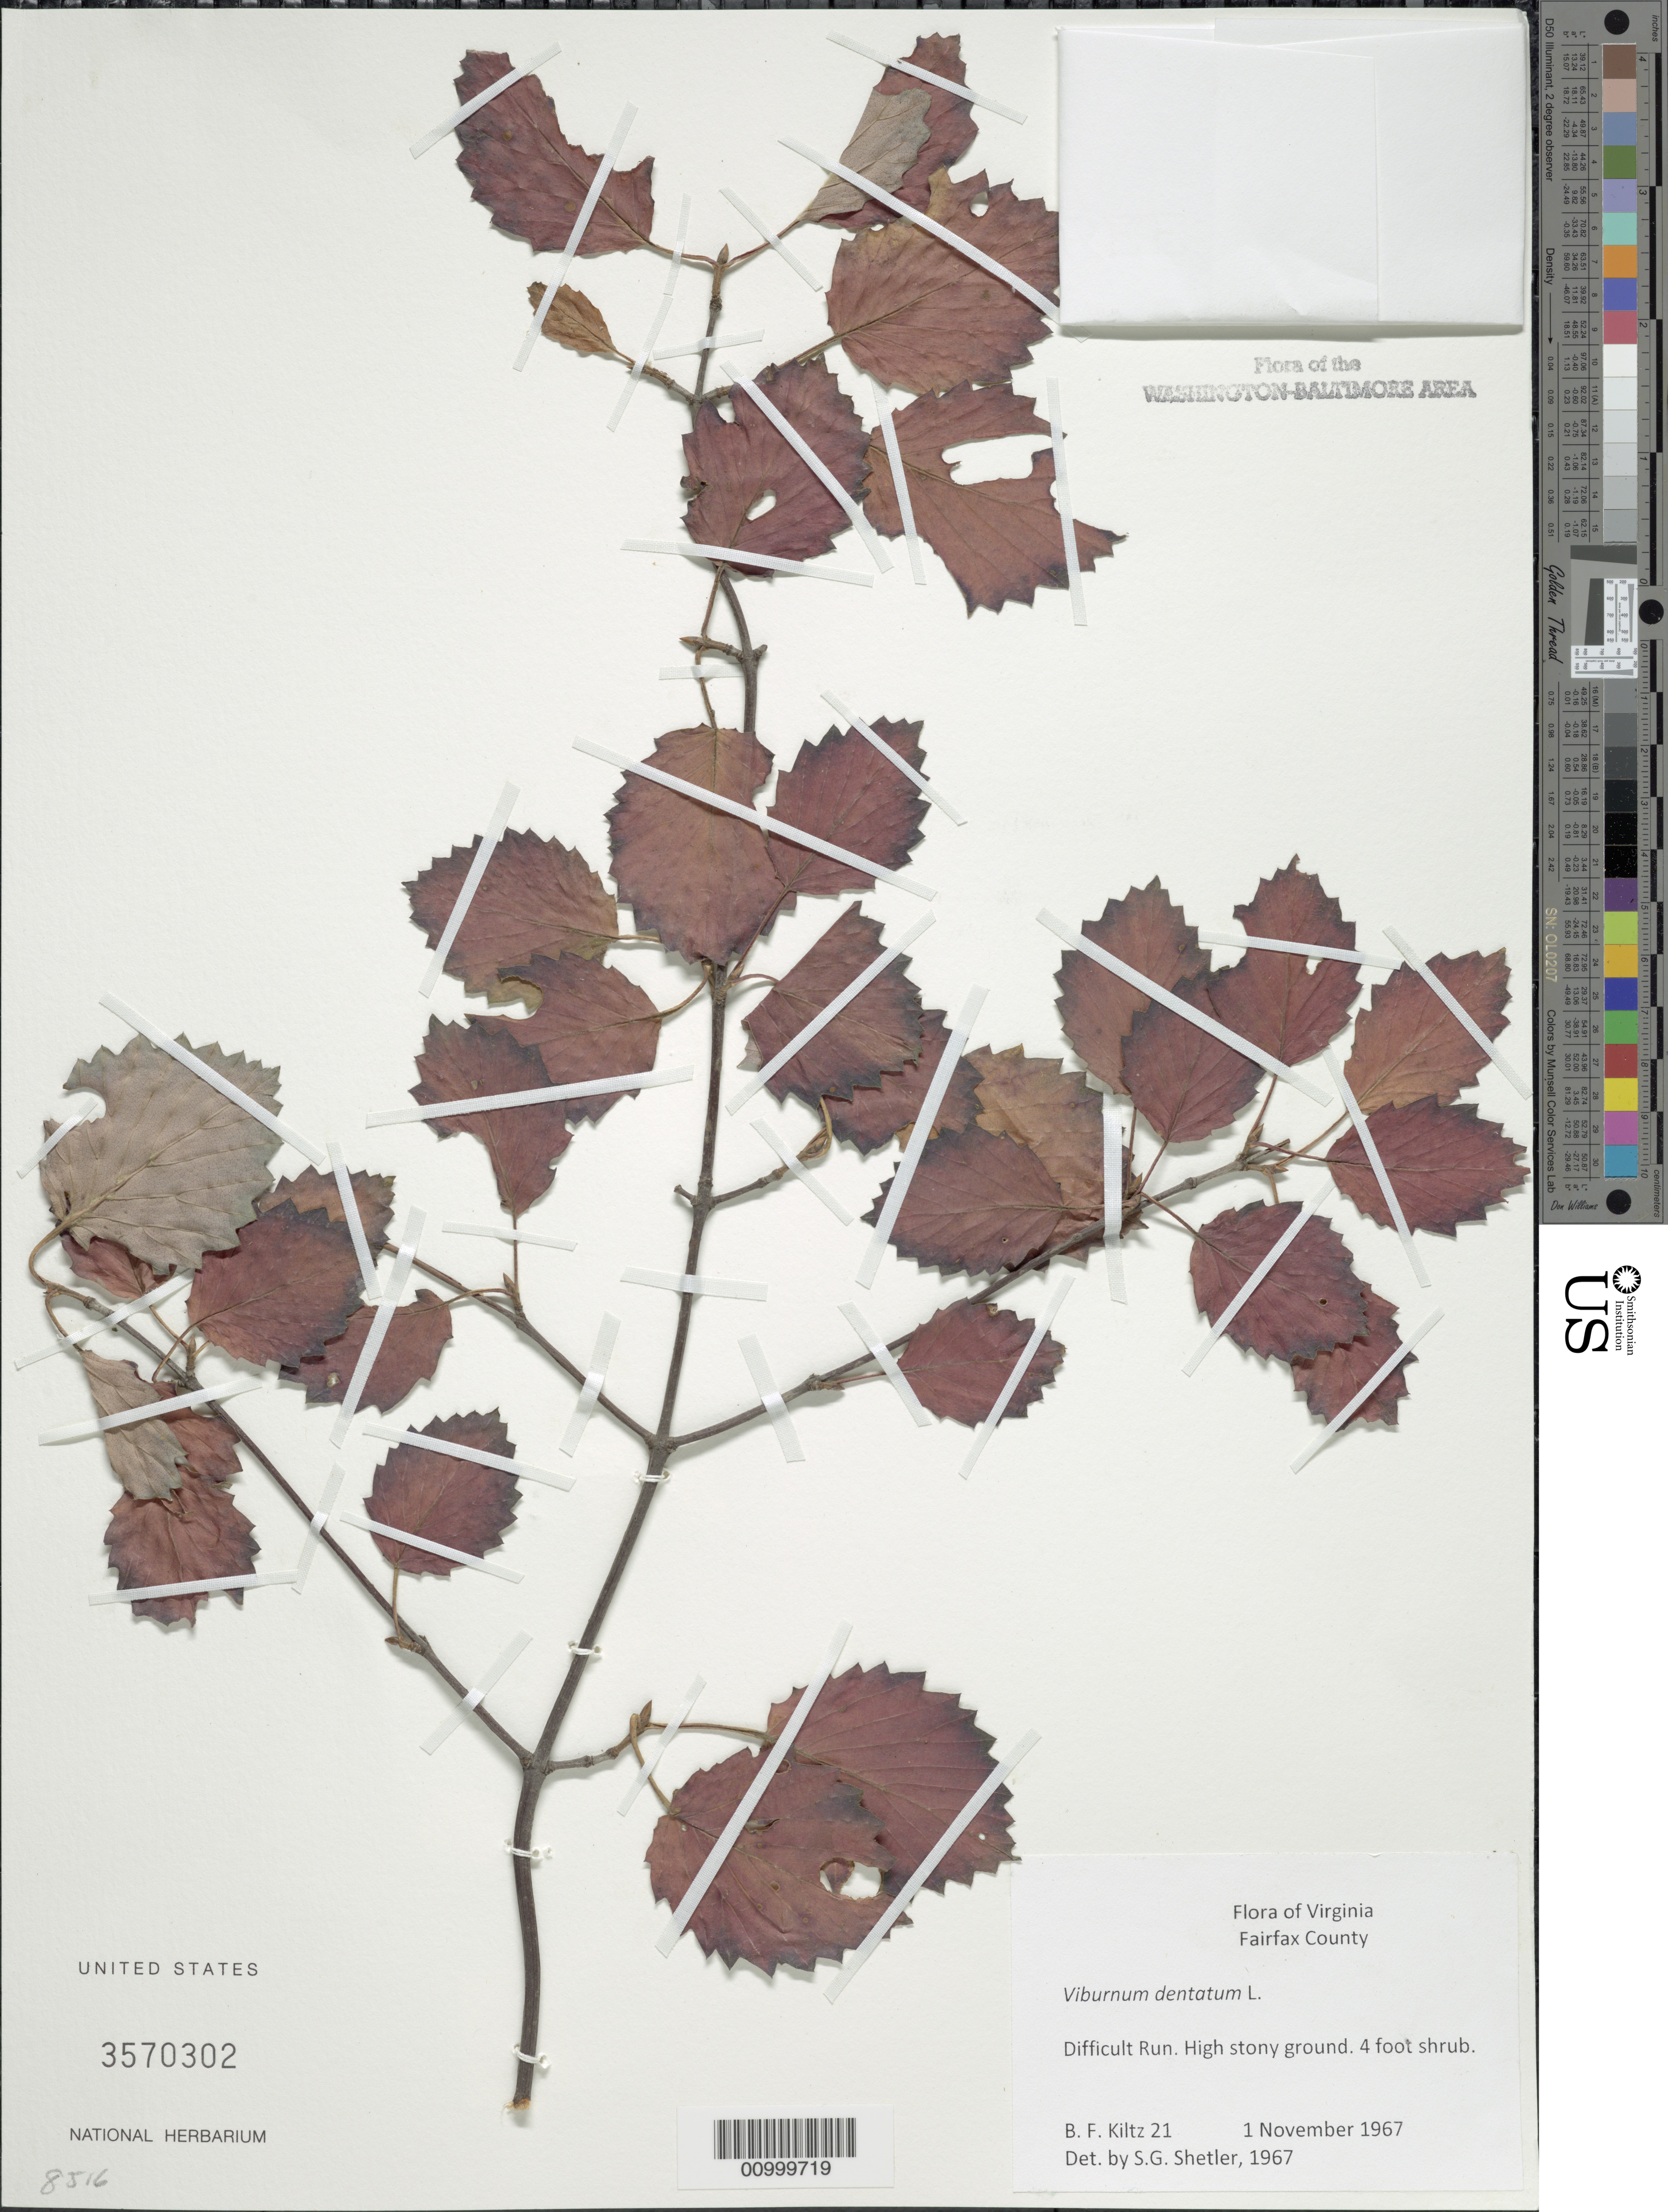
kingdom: Plantae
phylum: Tracheophyta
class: Magnoliopsida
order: Dipsacales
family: Viburnaceae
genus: Viburnum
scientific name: Viburnum dentatum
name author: L.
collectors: B. Kiltz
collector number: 21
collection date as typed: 1 November 1967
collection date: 1967-11-01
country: United States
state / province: Virginia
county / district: Fairfax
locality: Difficult Run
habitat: High stony ground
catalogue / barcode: US 3570302